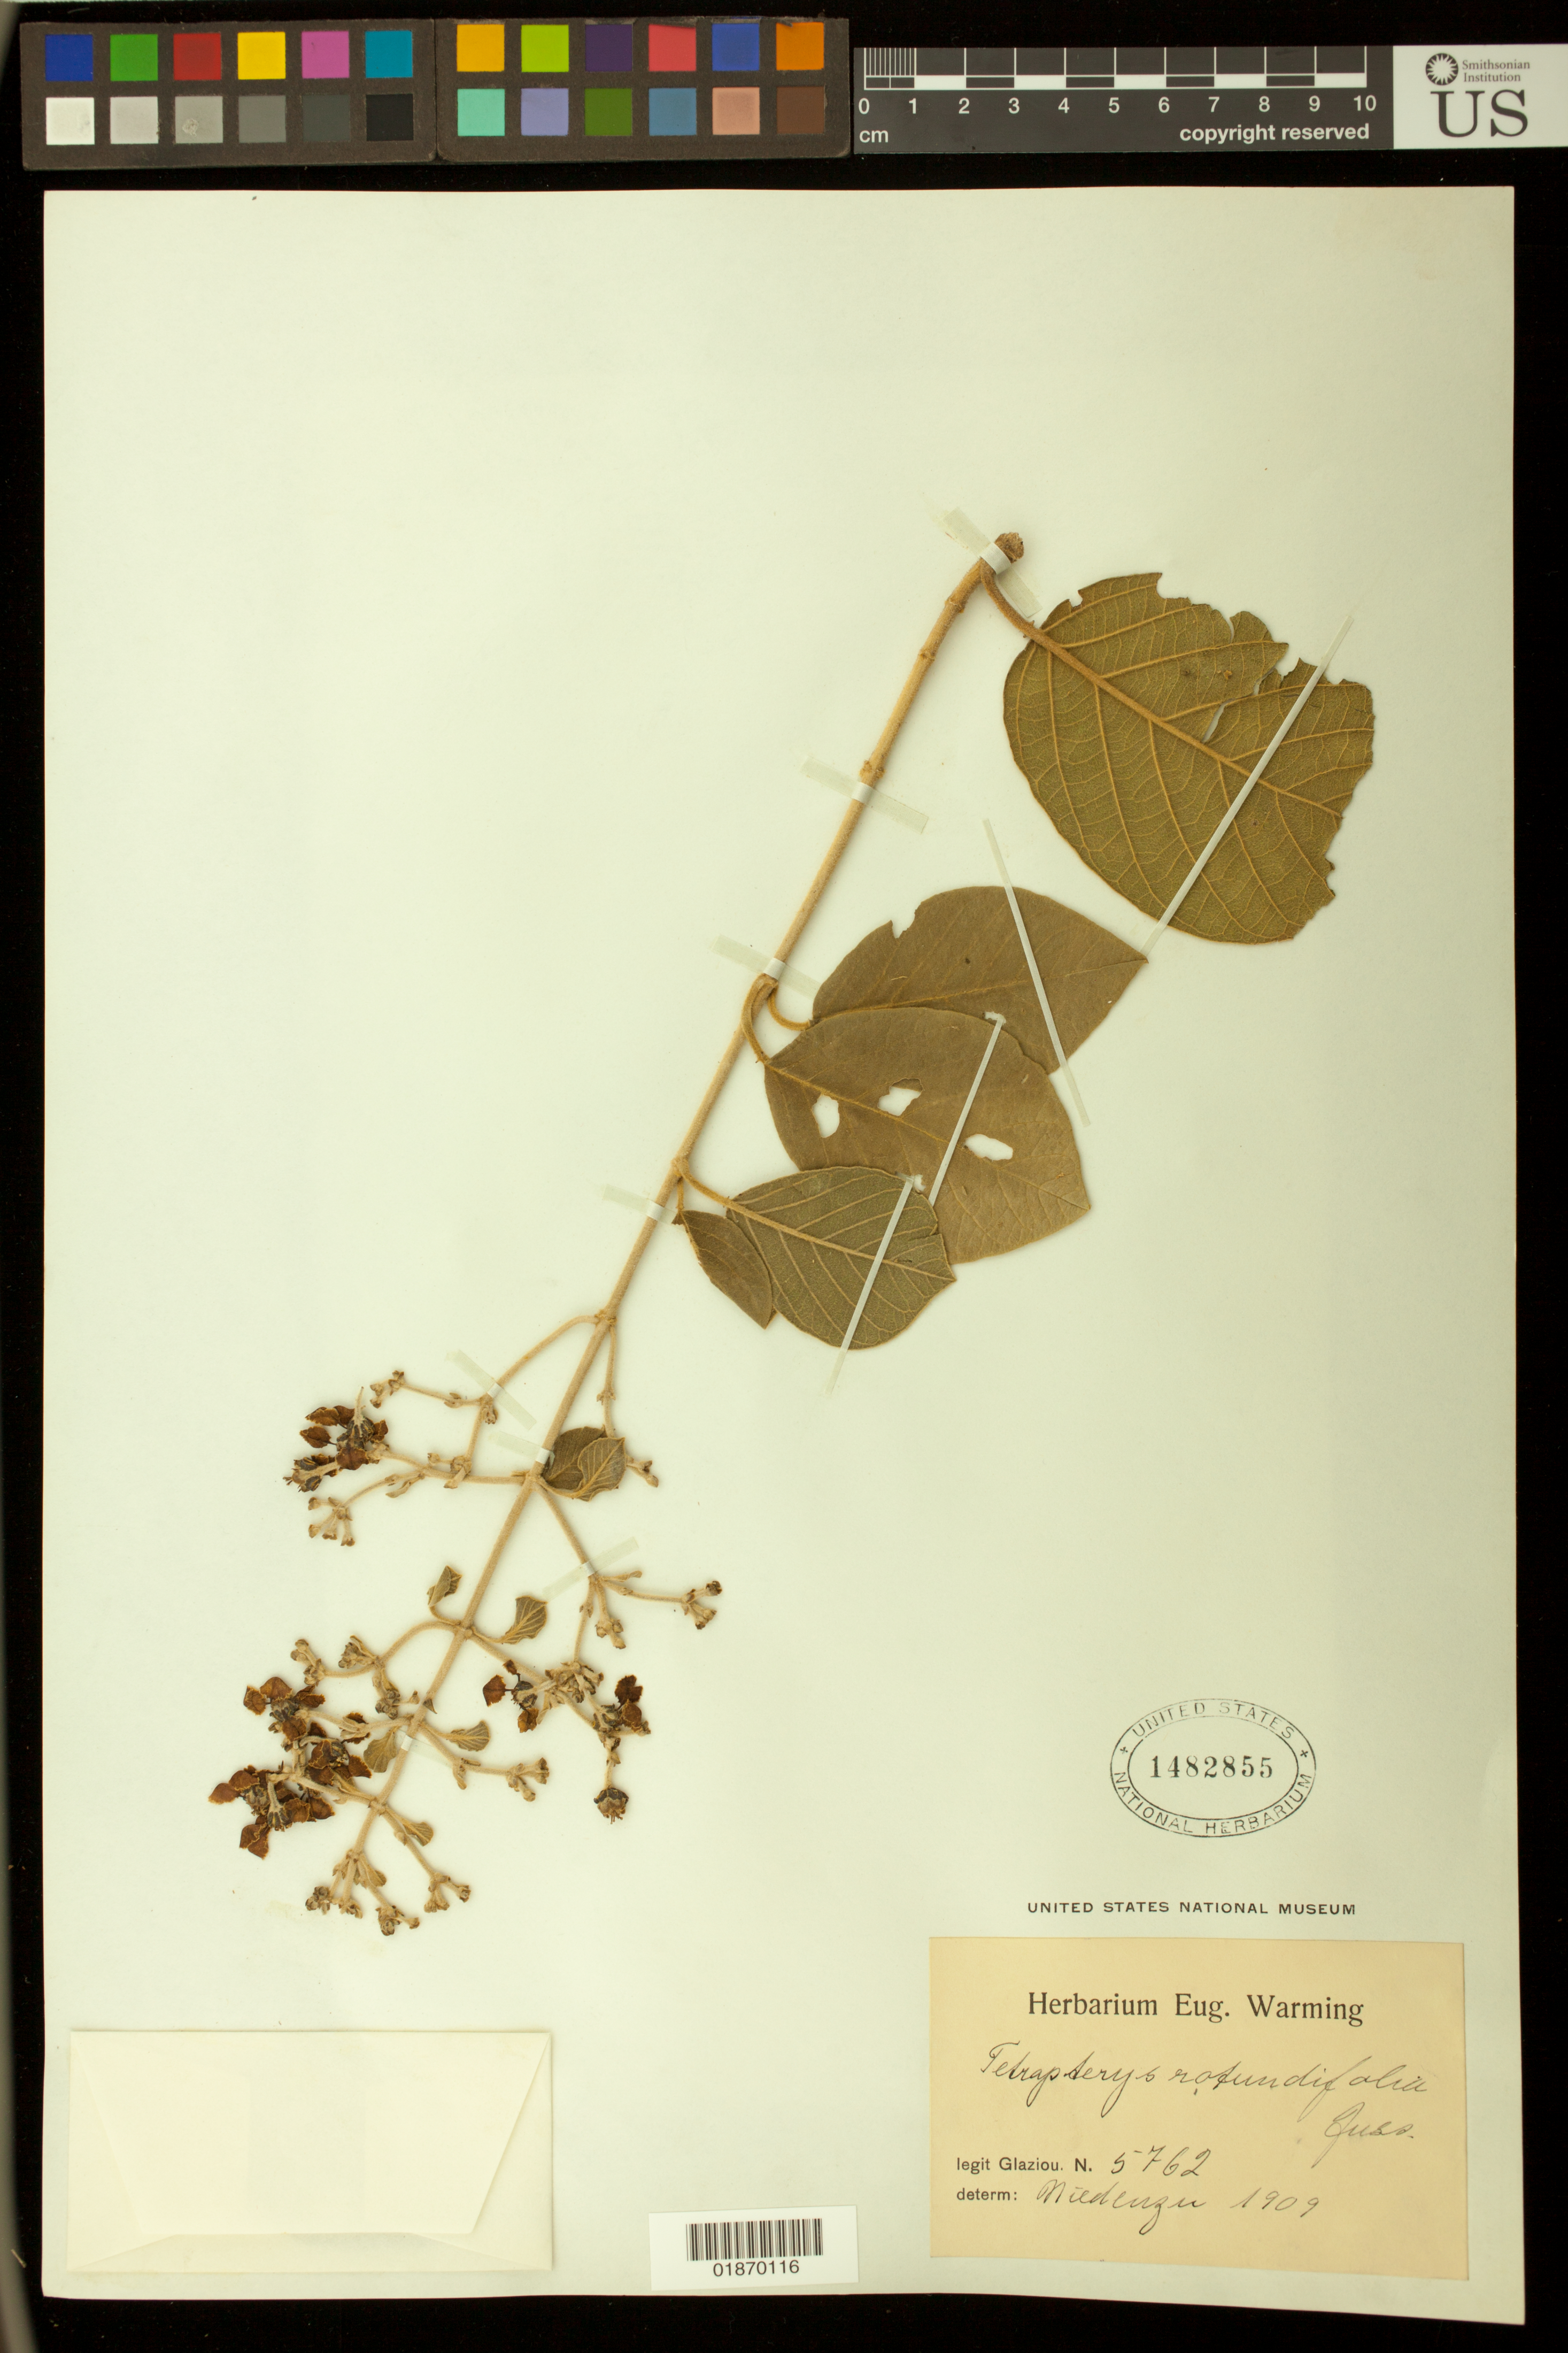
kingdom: Plantae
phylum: Tracheophyta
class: Magnoliopsida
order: Malpighiales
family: Malpighiaceae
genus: Tetrapterys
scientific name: Tetrapterys rotundifolia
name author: A. Juss.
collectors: A. F. M. Glaziou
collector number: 5762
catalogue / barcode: US 1482855